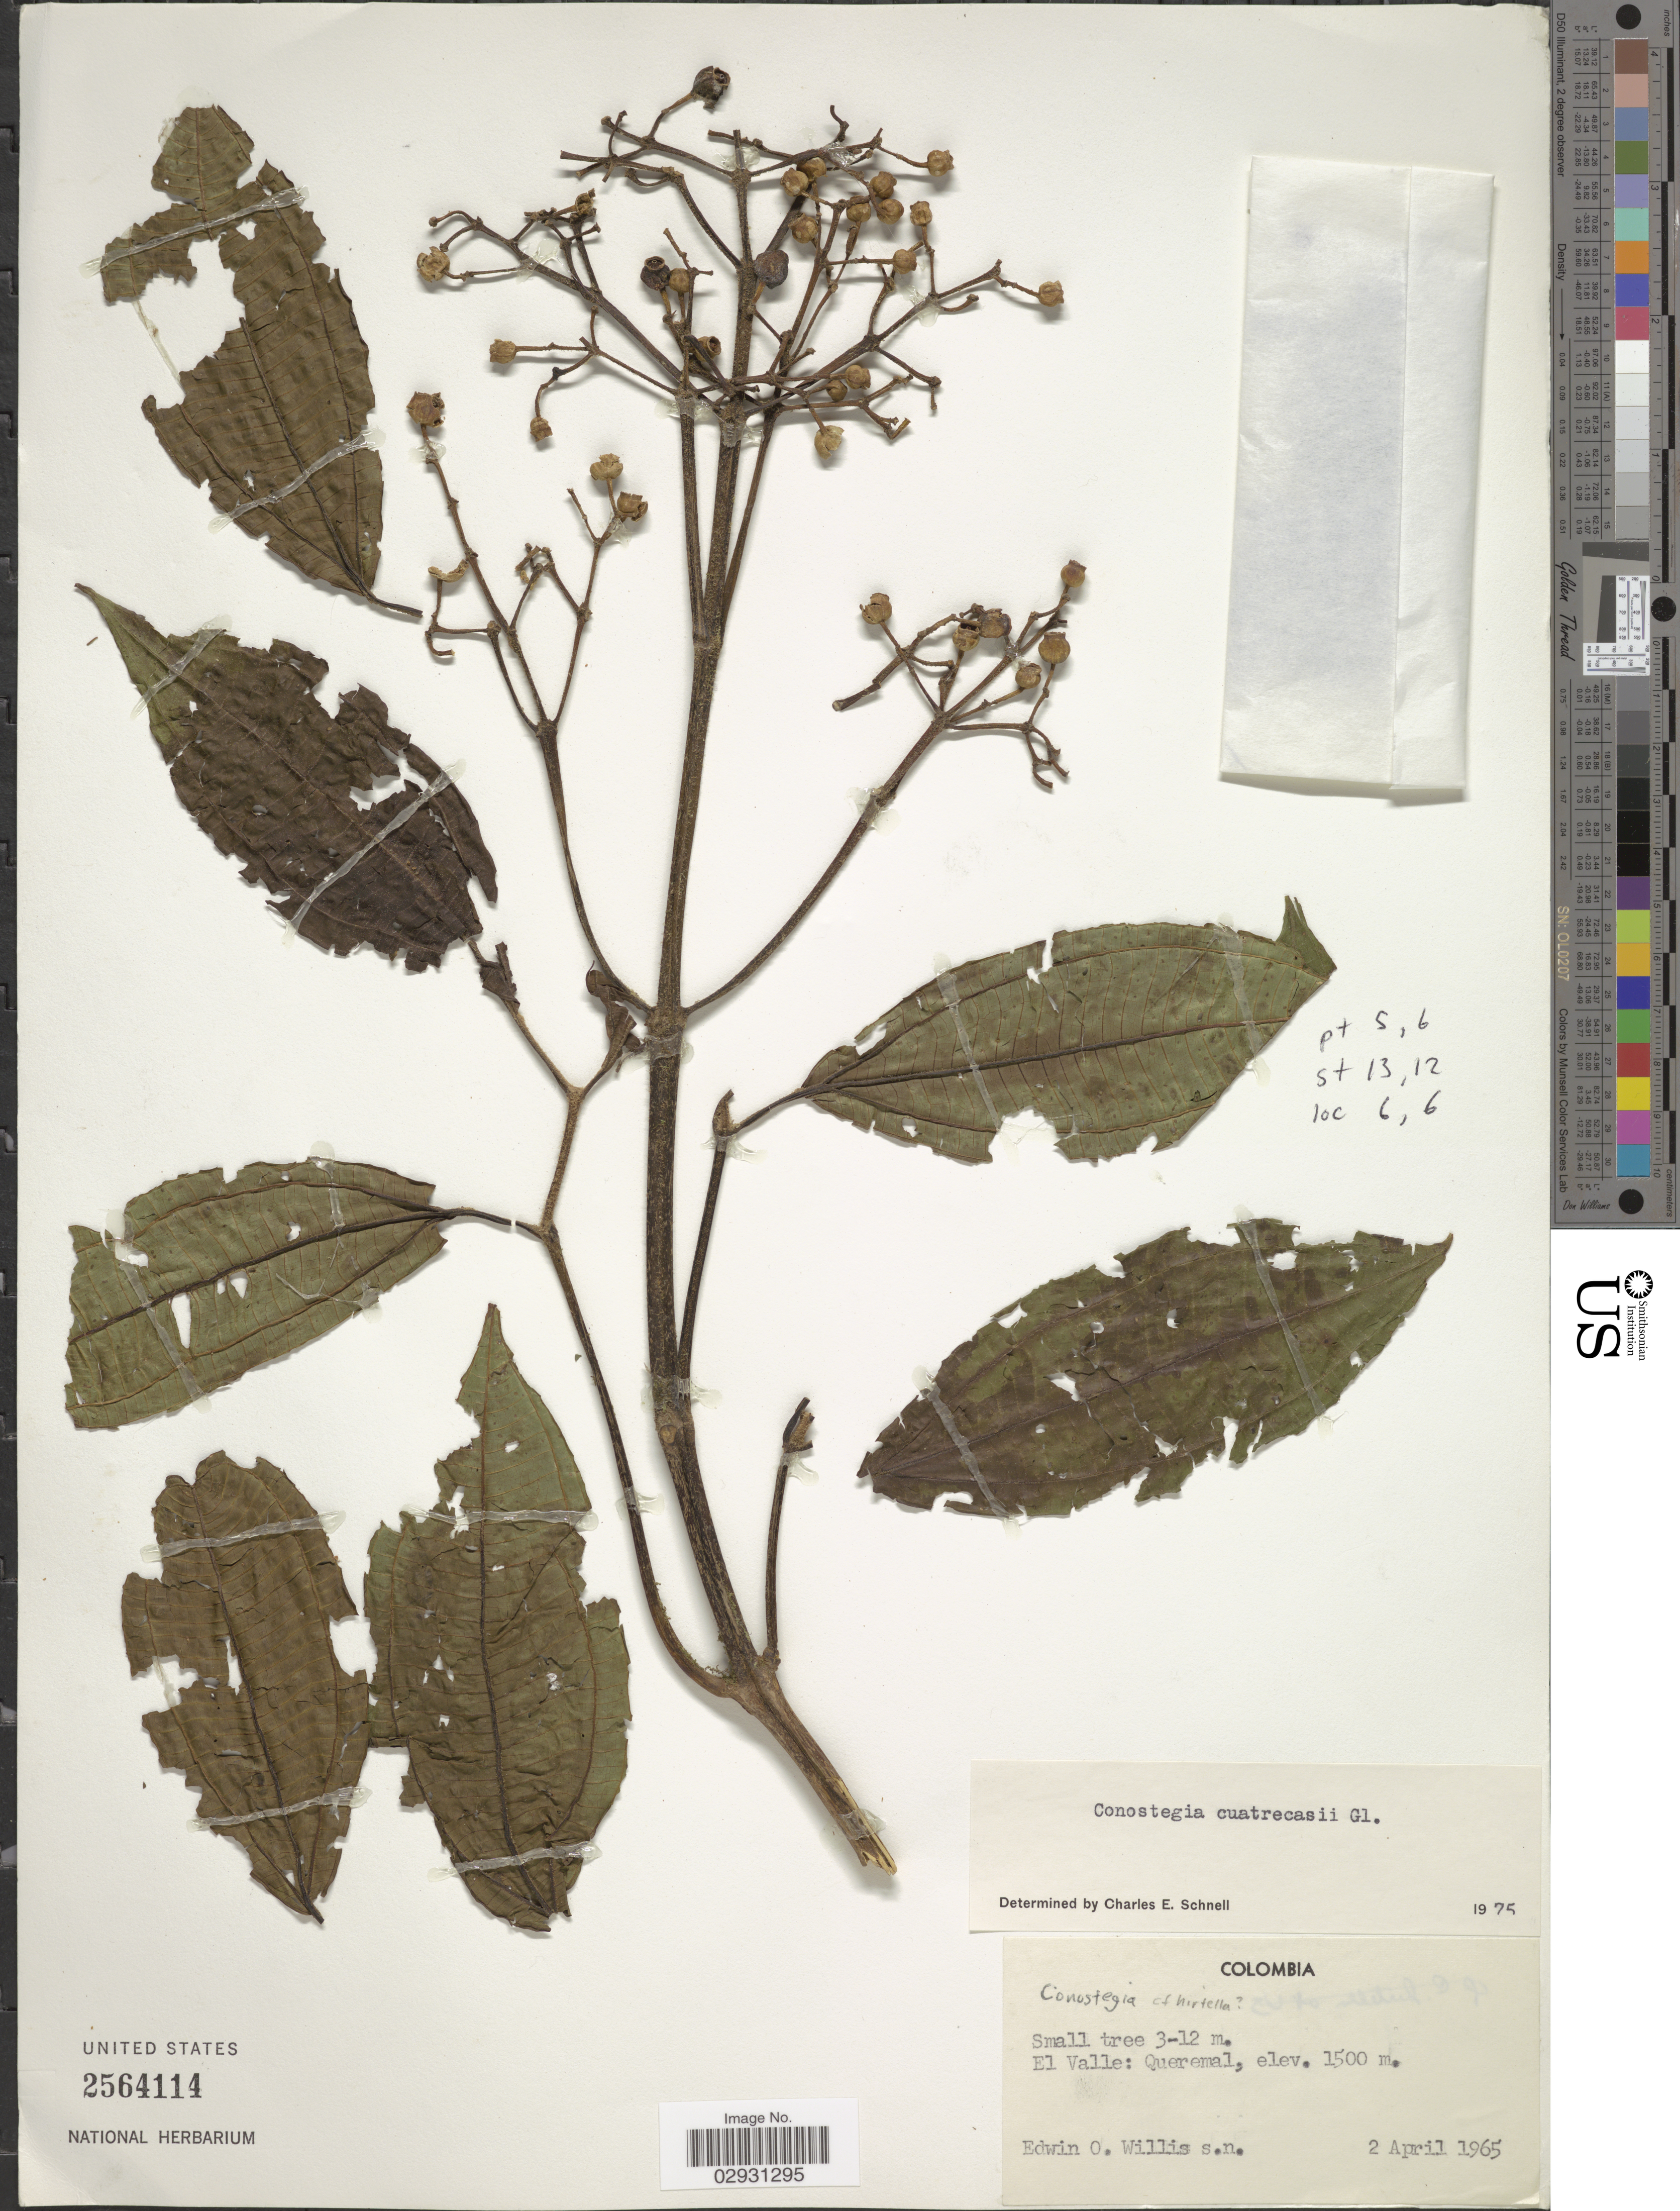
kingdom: Plantae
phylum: Tracheophyta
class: Magnoliopsida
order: Myrtales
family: Melastomataceae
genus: Conostegia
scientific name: Conostegia cuatrecasasii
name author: Gleason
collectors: E. Willis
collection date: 1965-04-02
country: Colombia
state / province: Valle del Cauca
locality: El Valle: Queremal.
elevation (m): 1500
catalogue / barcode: US 2564114